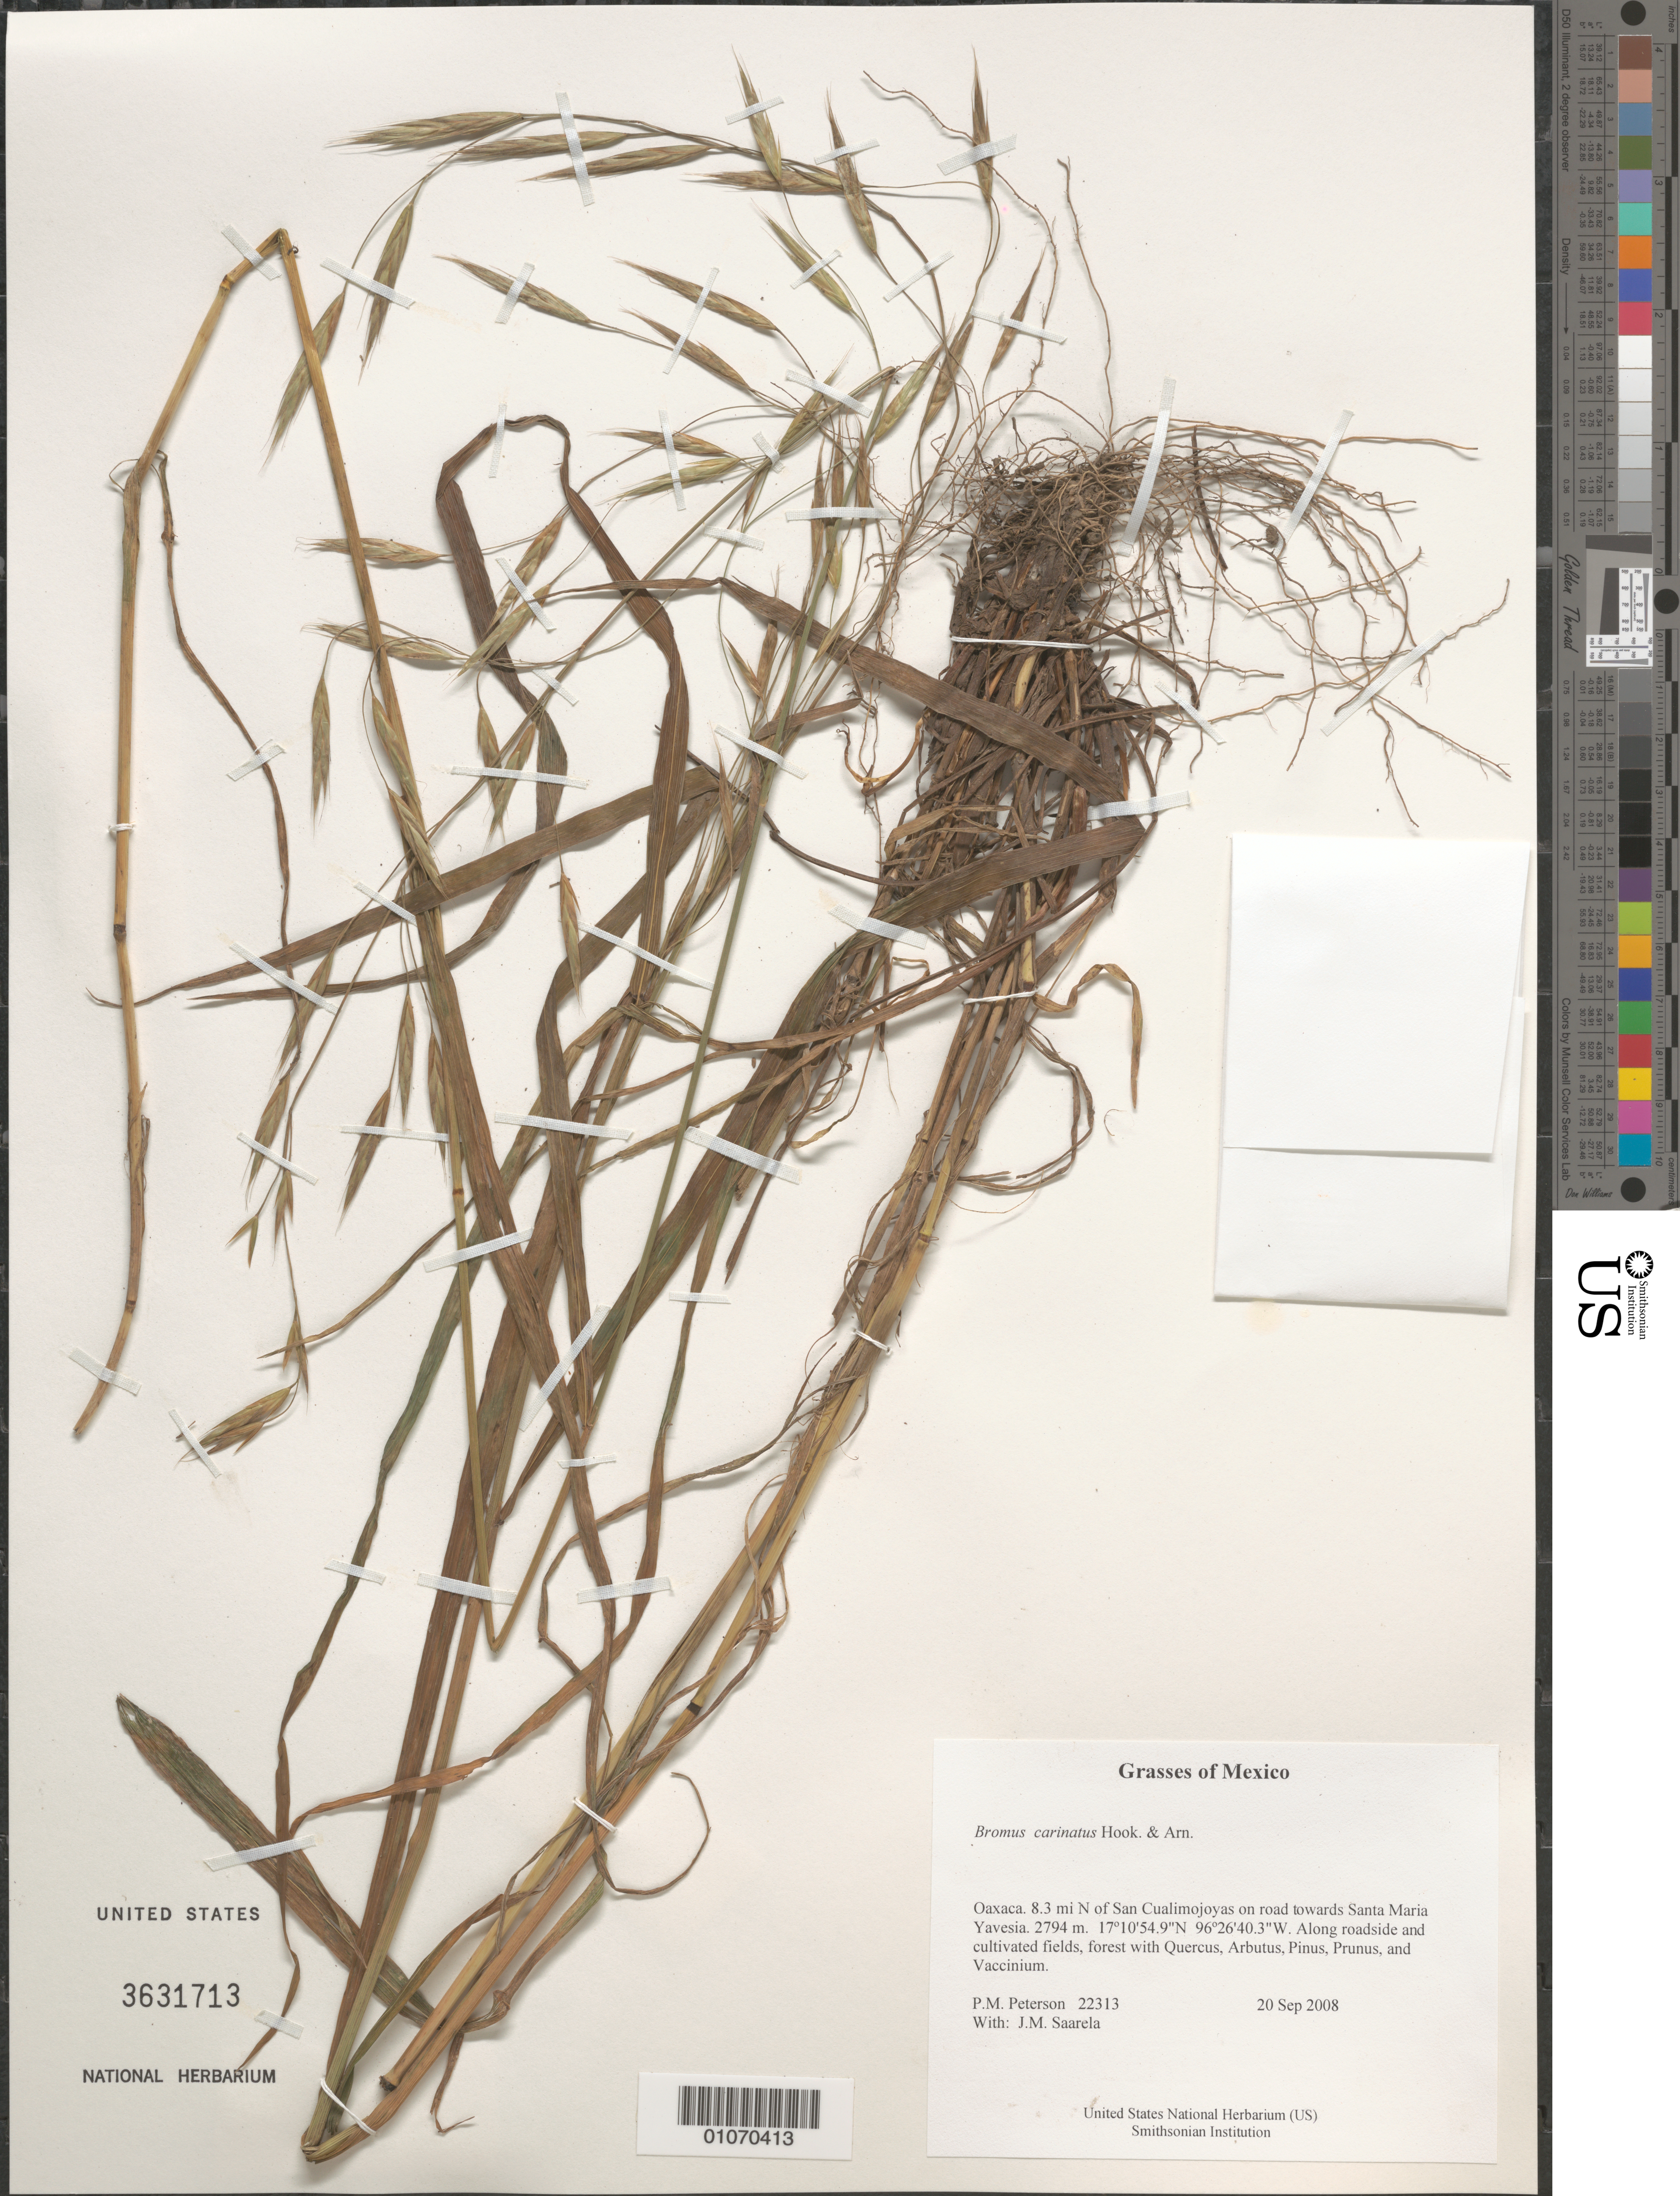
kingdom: Plantae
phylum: Tracheophyta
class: Liliopsida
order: Poales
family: Poaceae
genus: Bromus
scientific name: Bromus carinatus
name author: Hook. & Arn.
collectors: P. M. Peterson & J. Saarela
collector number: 22313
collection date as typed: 20 Sep 2008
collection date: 2008-09-20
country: Mexico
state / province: Oaxaca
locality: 8.3 mi N of San Cualimojoyas on road towards Santa Maria Yavesia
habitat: Along roadside and cultivated fields, forest with Quercus, Arbutus, Pinus, Prunus, and Vaccinium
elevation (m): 2794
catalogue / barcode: US 3631713